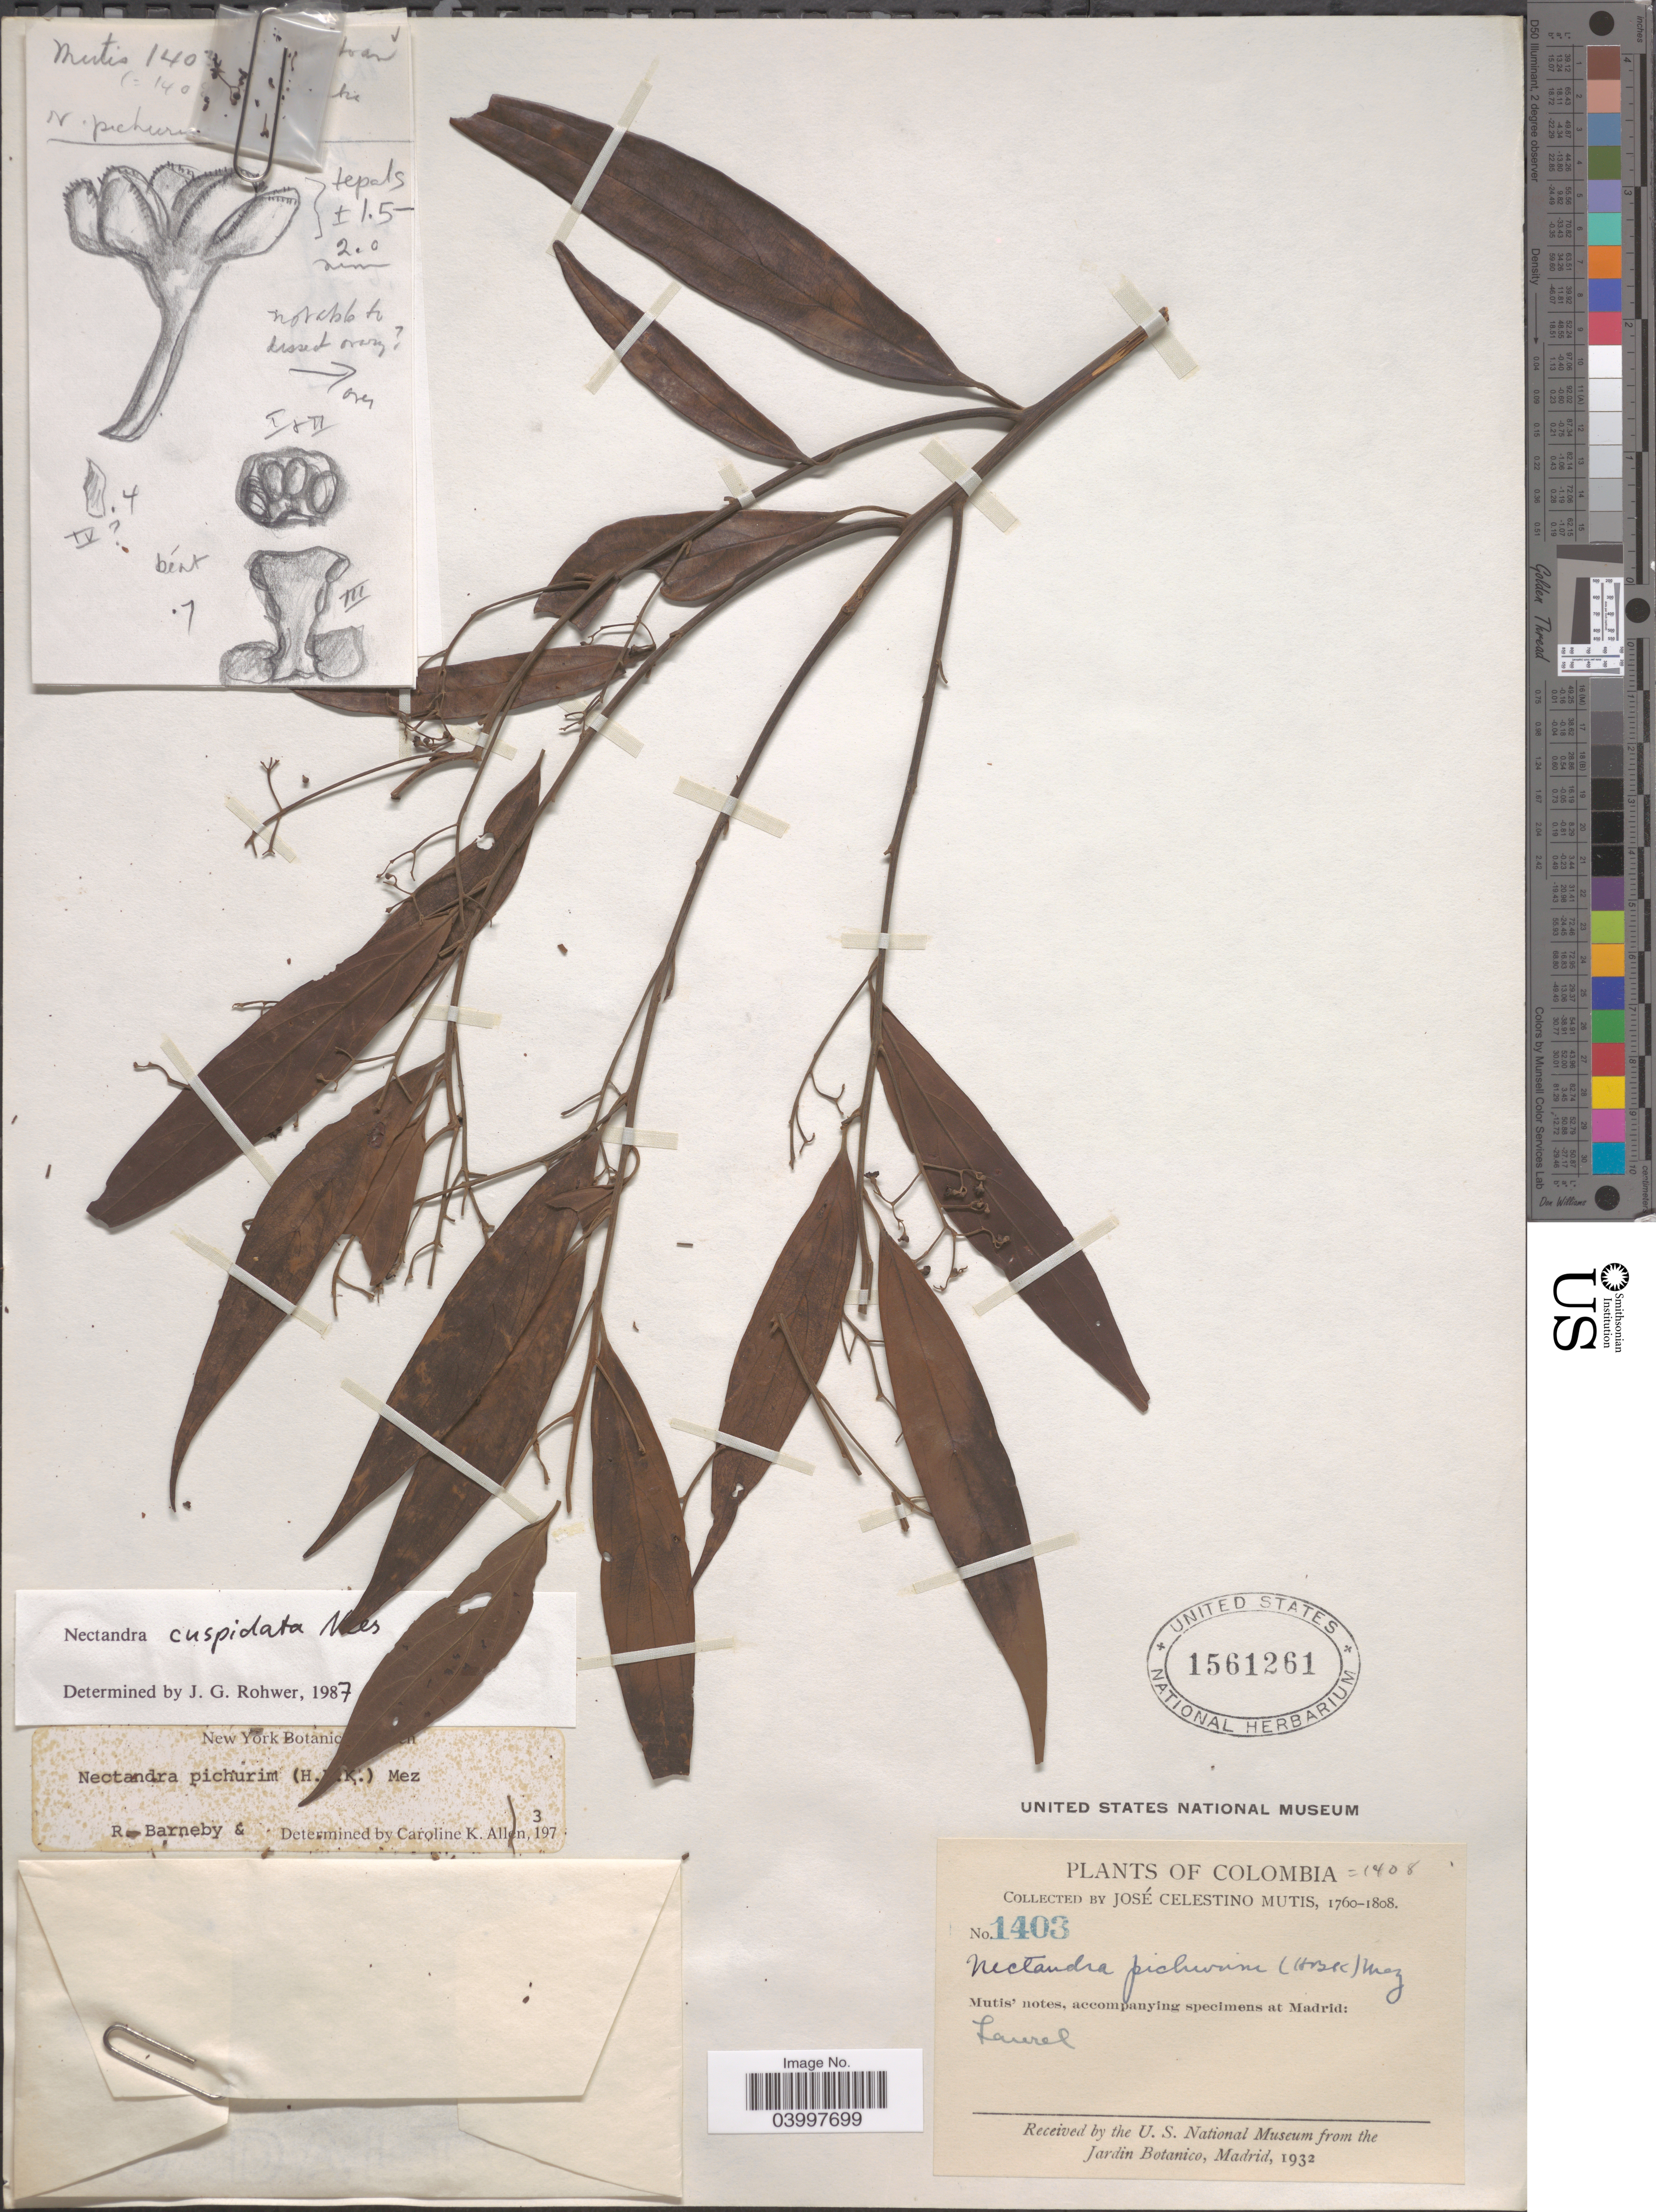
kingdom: Plantae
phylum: Tracheophyta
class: Magnoliopsida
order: Laurales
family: Lauraceae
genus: Nectandra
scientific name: Nectandra cuspidata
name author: Nees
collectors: J. C. B. Mutis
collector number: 1403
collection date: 1760/1808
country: Colombia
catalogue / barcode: US 1561261